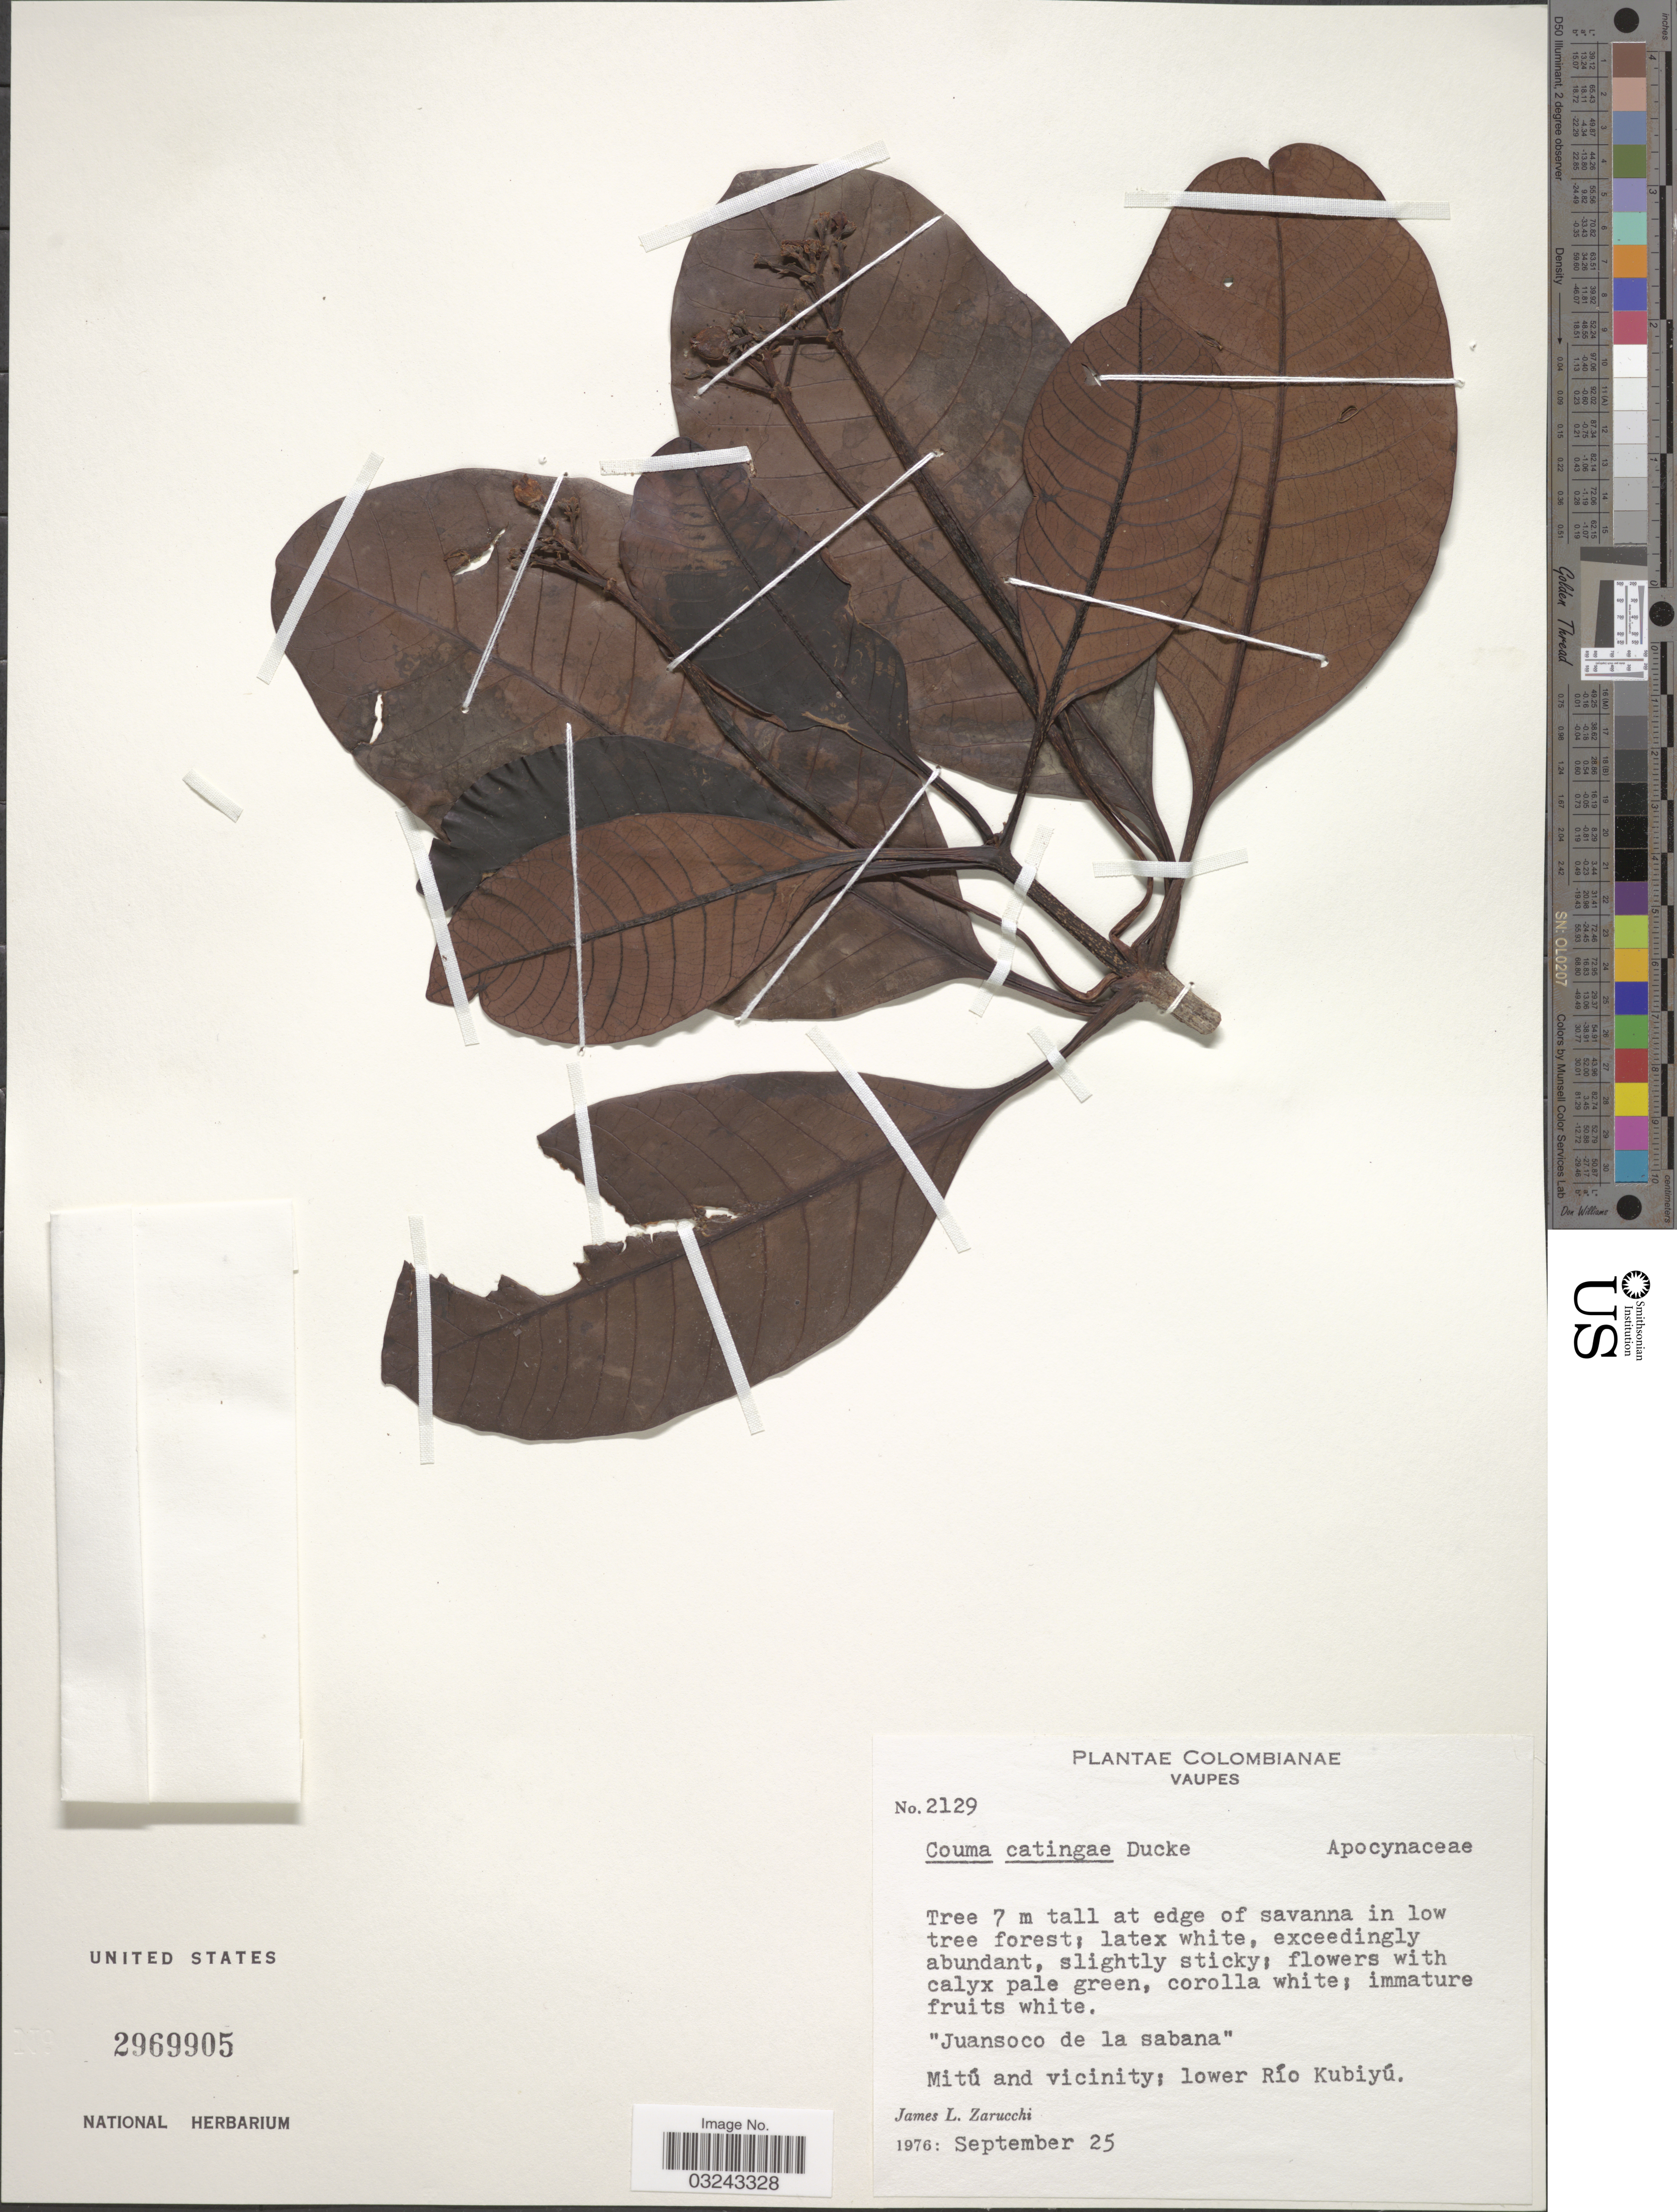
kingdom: Plantae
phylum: Tracheophyta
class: Magnoliopsida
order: Gentianales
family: Apocynaceae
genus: Couma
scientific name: Couma catingae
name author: Ducke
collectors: J. L. Zarucchi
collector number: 2129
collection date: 1976-09-25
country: Colombia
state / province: Vaupés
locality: Mitú and vicinity; lower Río Kubiyú.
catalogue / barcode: US 2969905